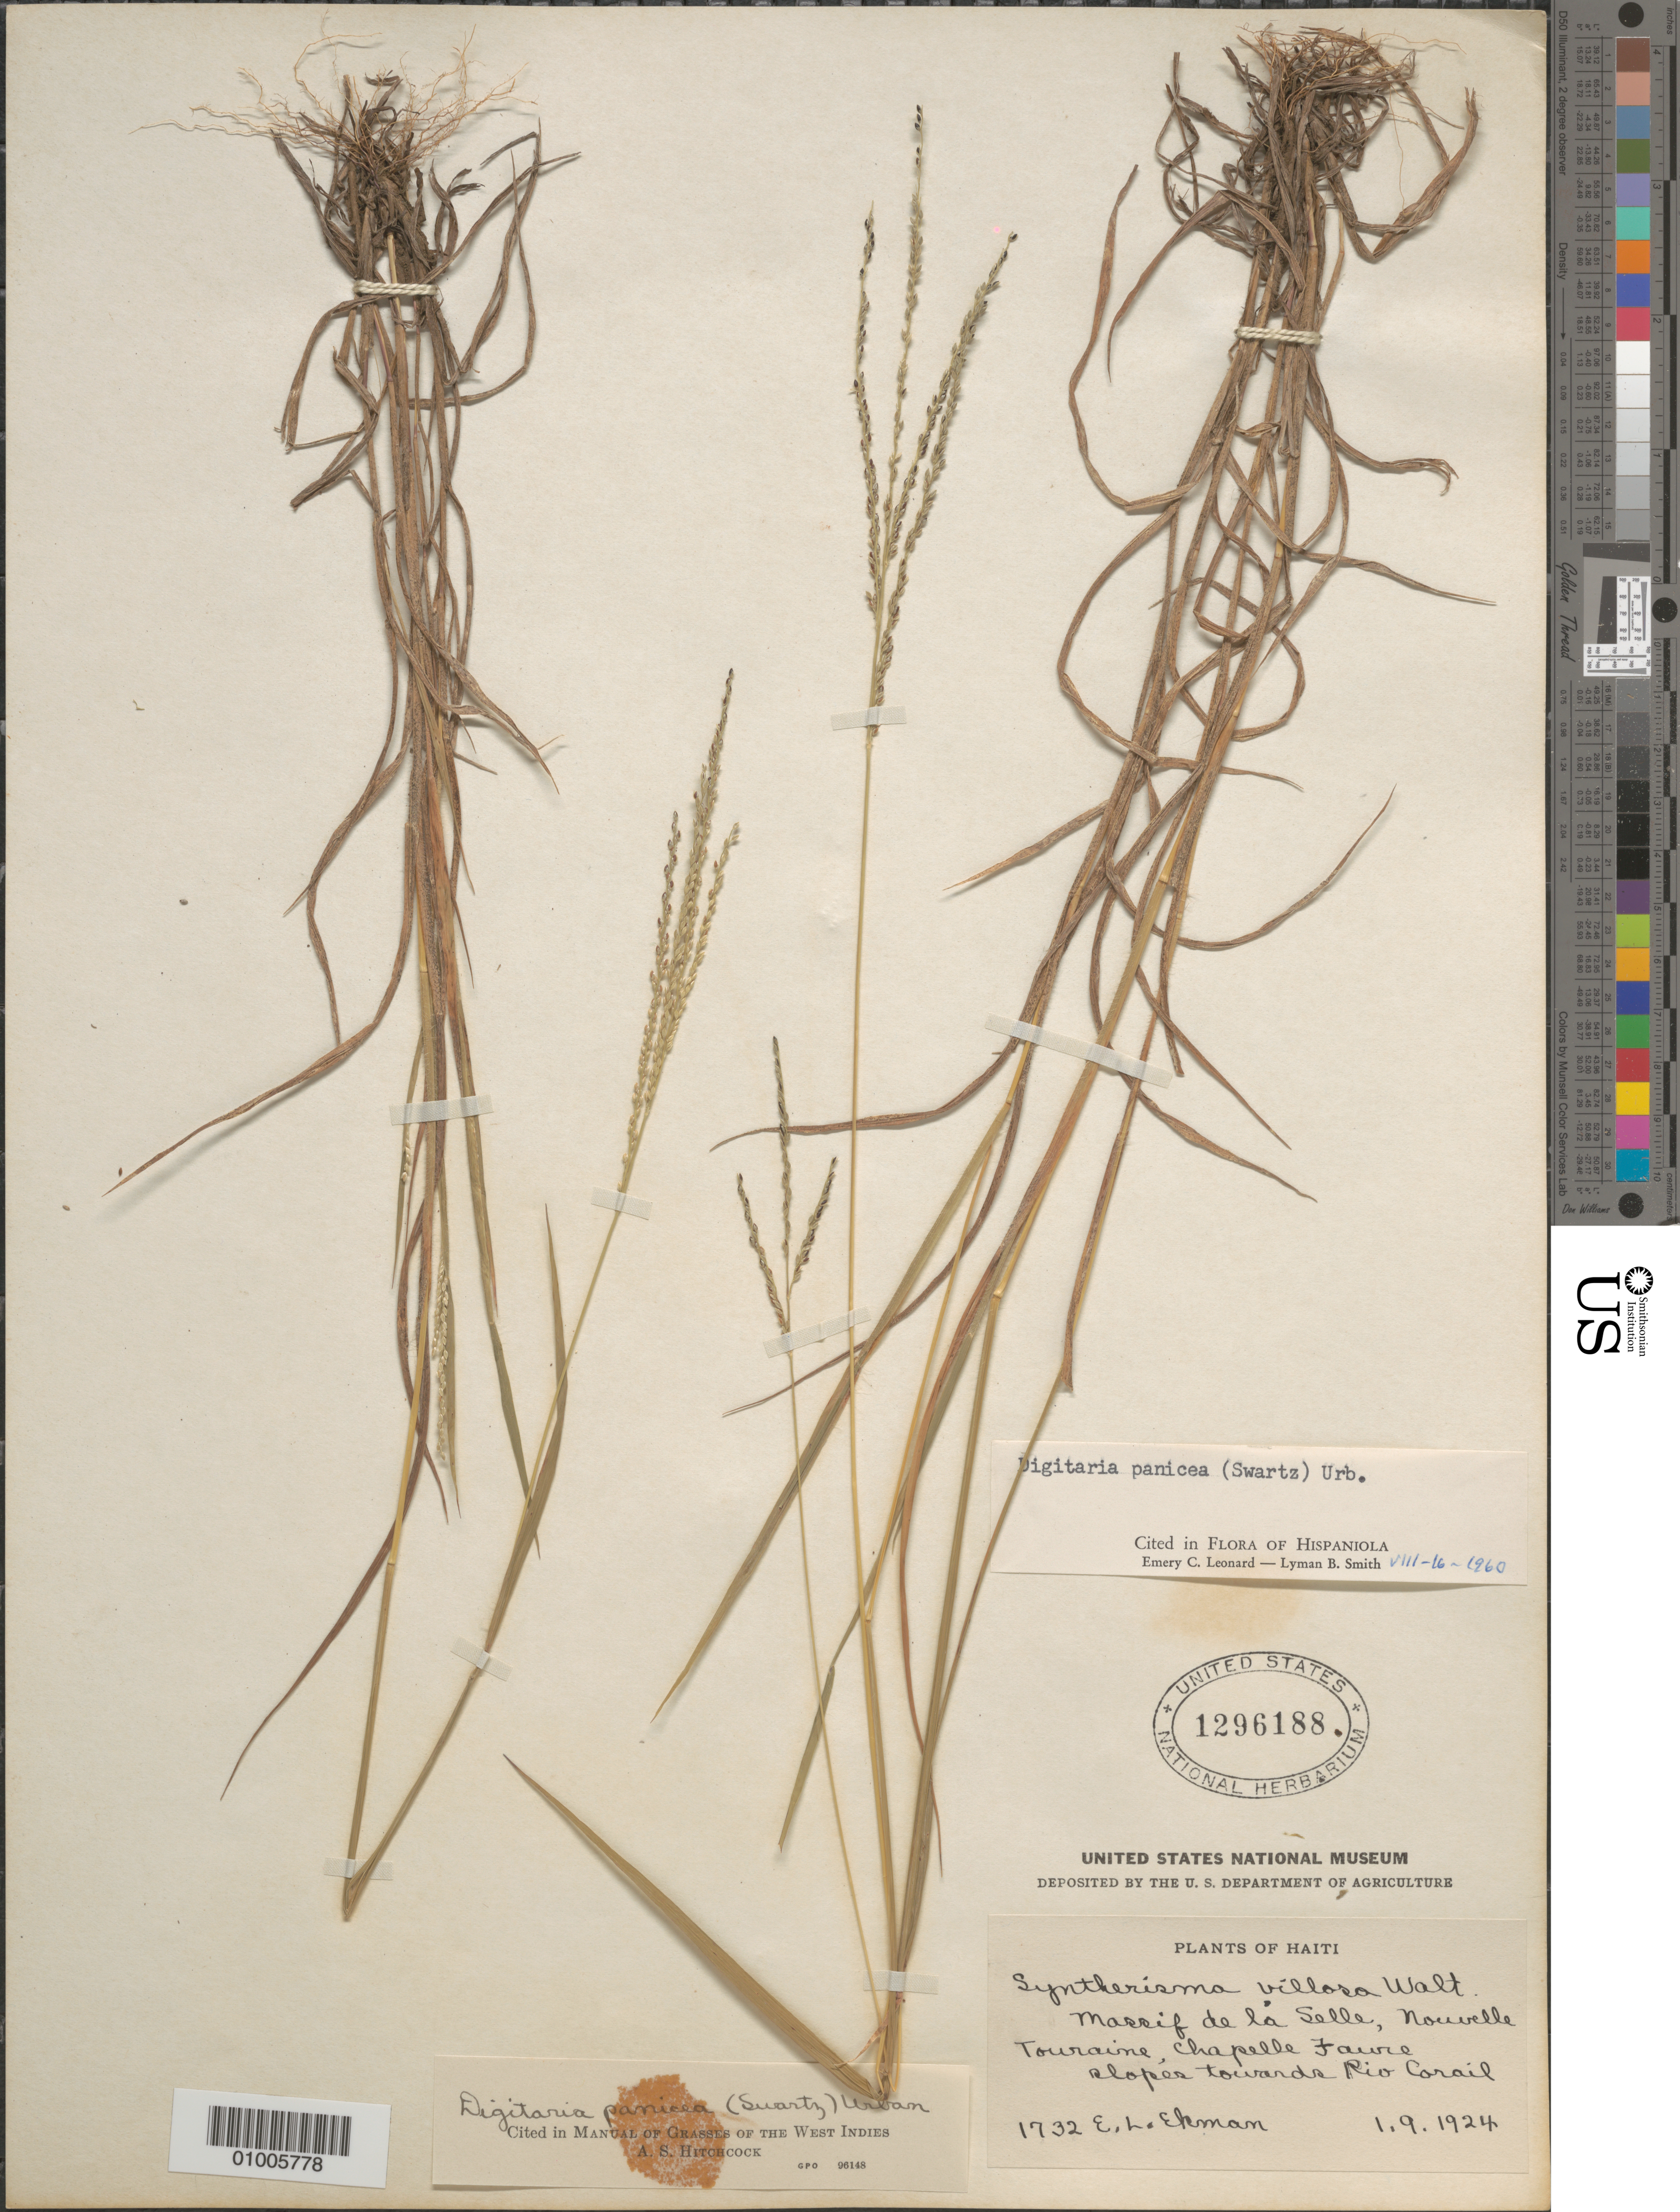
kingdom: Plantae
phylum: Tracheophyta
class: Liliopsida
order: Poales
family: Poaceae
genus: Digitaria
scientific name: Digitaria panicea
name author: (Sw.) Urb.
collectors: E. L. Ekman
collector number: H 1732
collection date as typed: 01 Sep 1924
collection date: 1924-09-01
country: Haiti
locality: Rio Carail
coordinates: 0 N, 0 E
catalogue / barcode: US 1296188